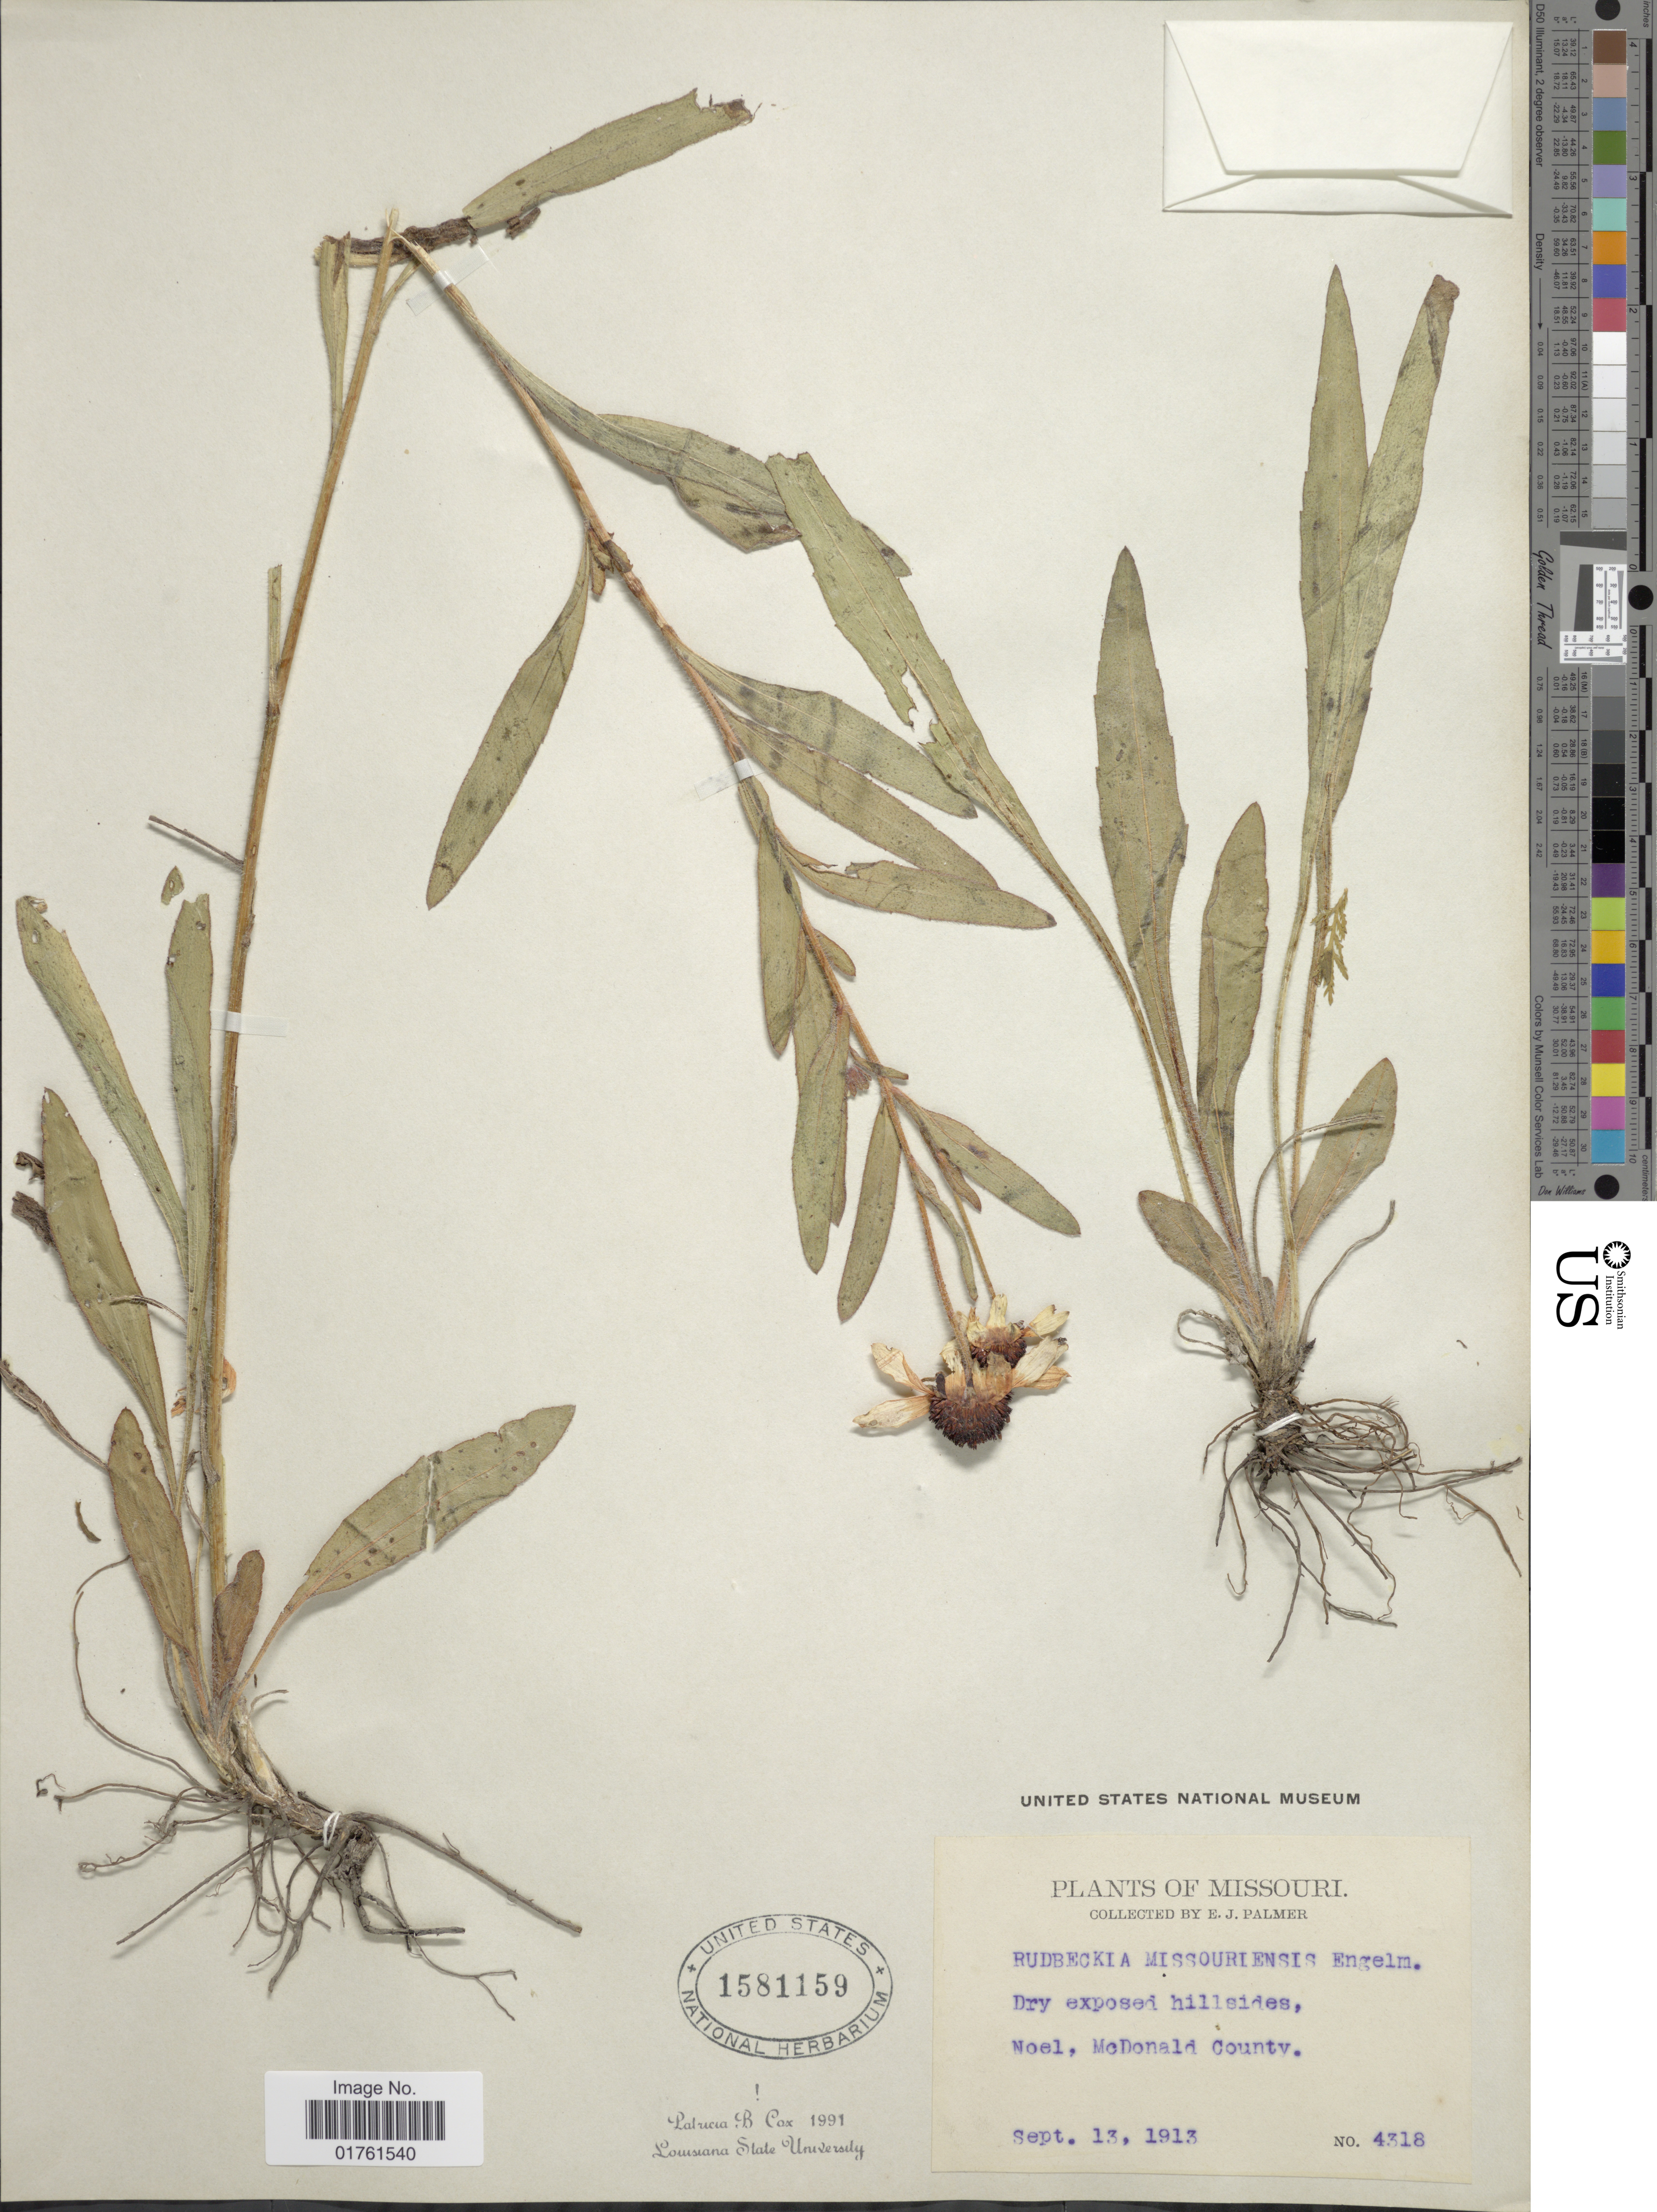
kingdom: Plantae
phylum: Tracheophyta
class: Magnoliopsida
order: Asterales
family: Asteraceae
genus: Rudbeckia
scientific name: Rudbeckia missouriensis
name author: Engelm. ex C.L. Boynton & Beadle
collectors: E. J. Palmer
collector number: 4318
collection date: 1913-09-13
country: United States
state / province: Missouri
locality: Dry exposed hillsides, Noel, McDonald County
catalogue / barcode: US 1581159